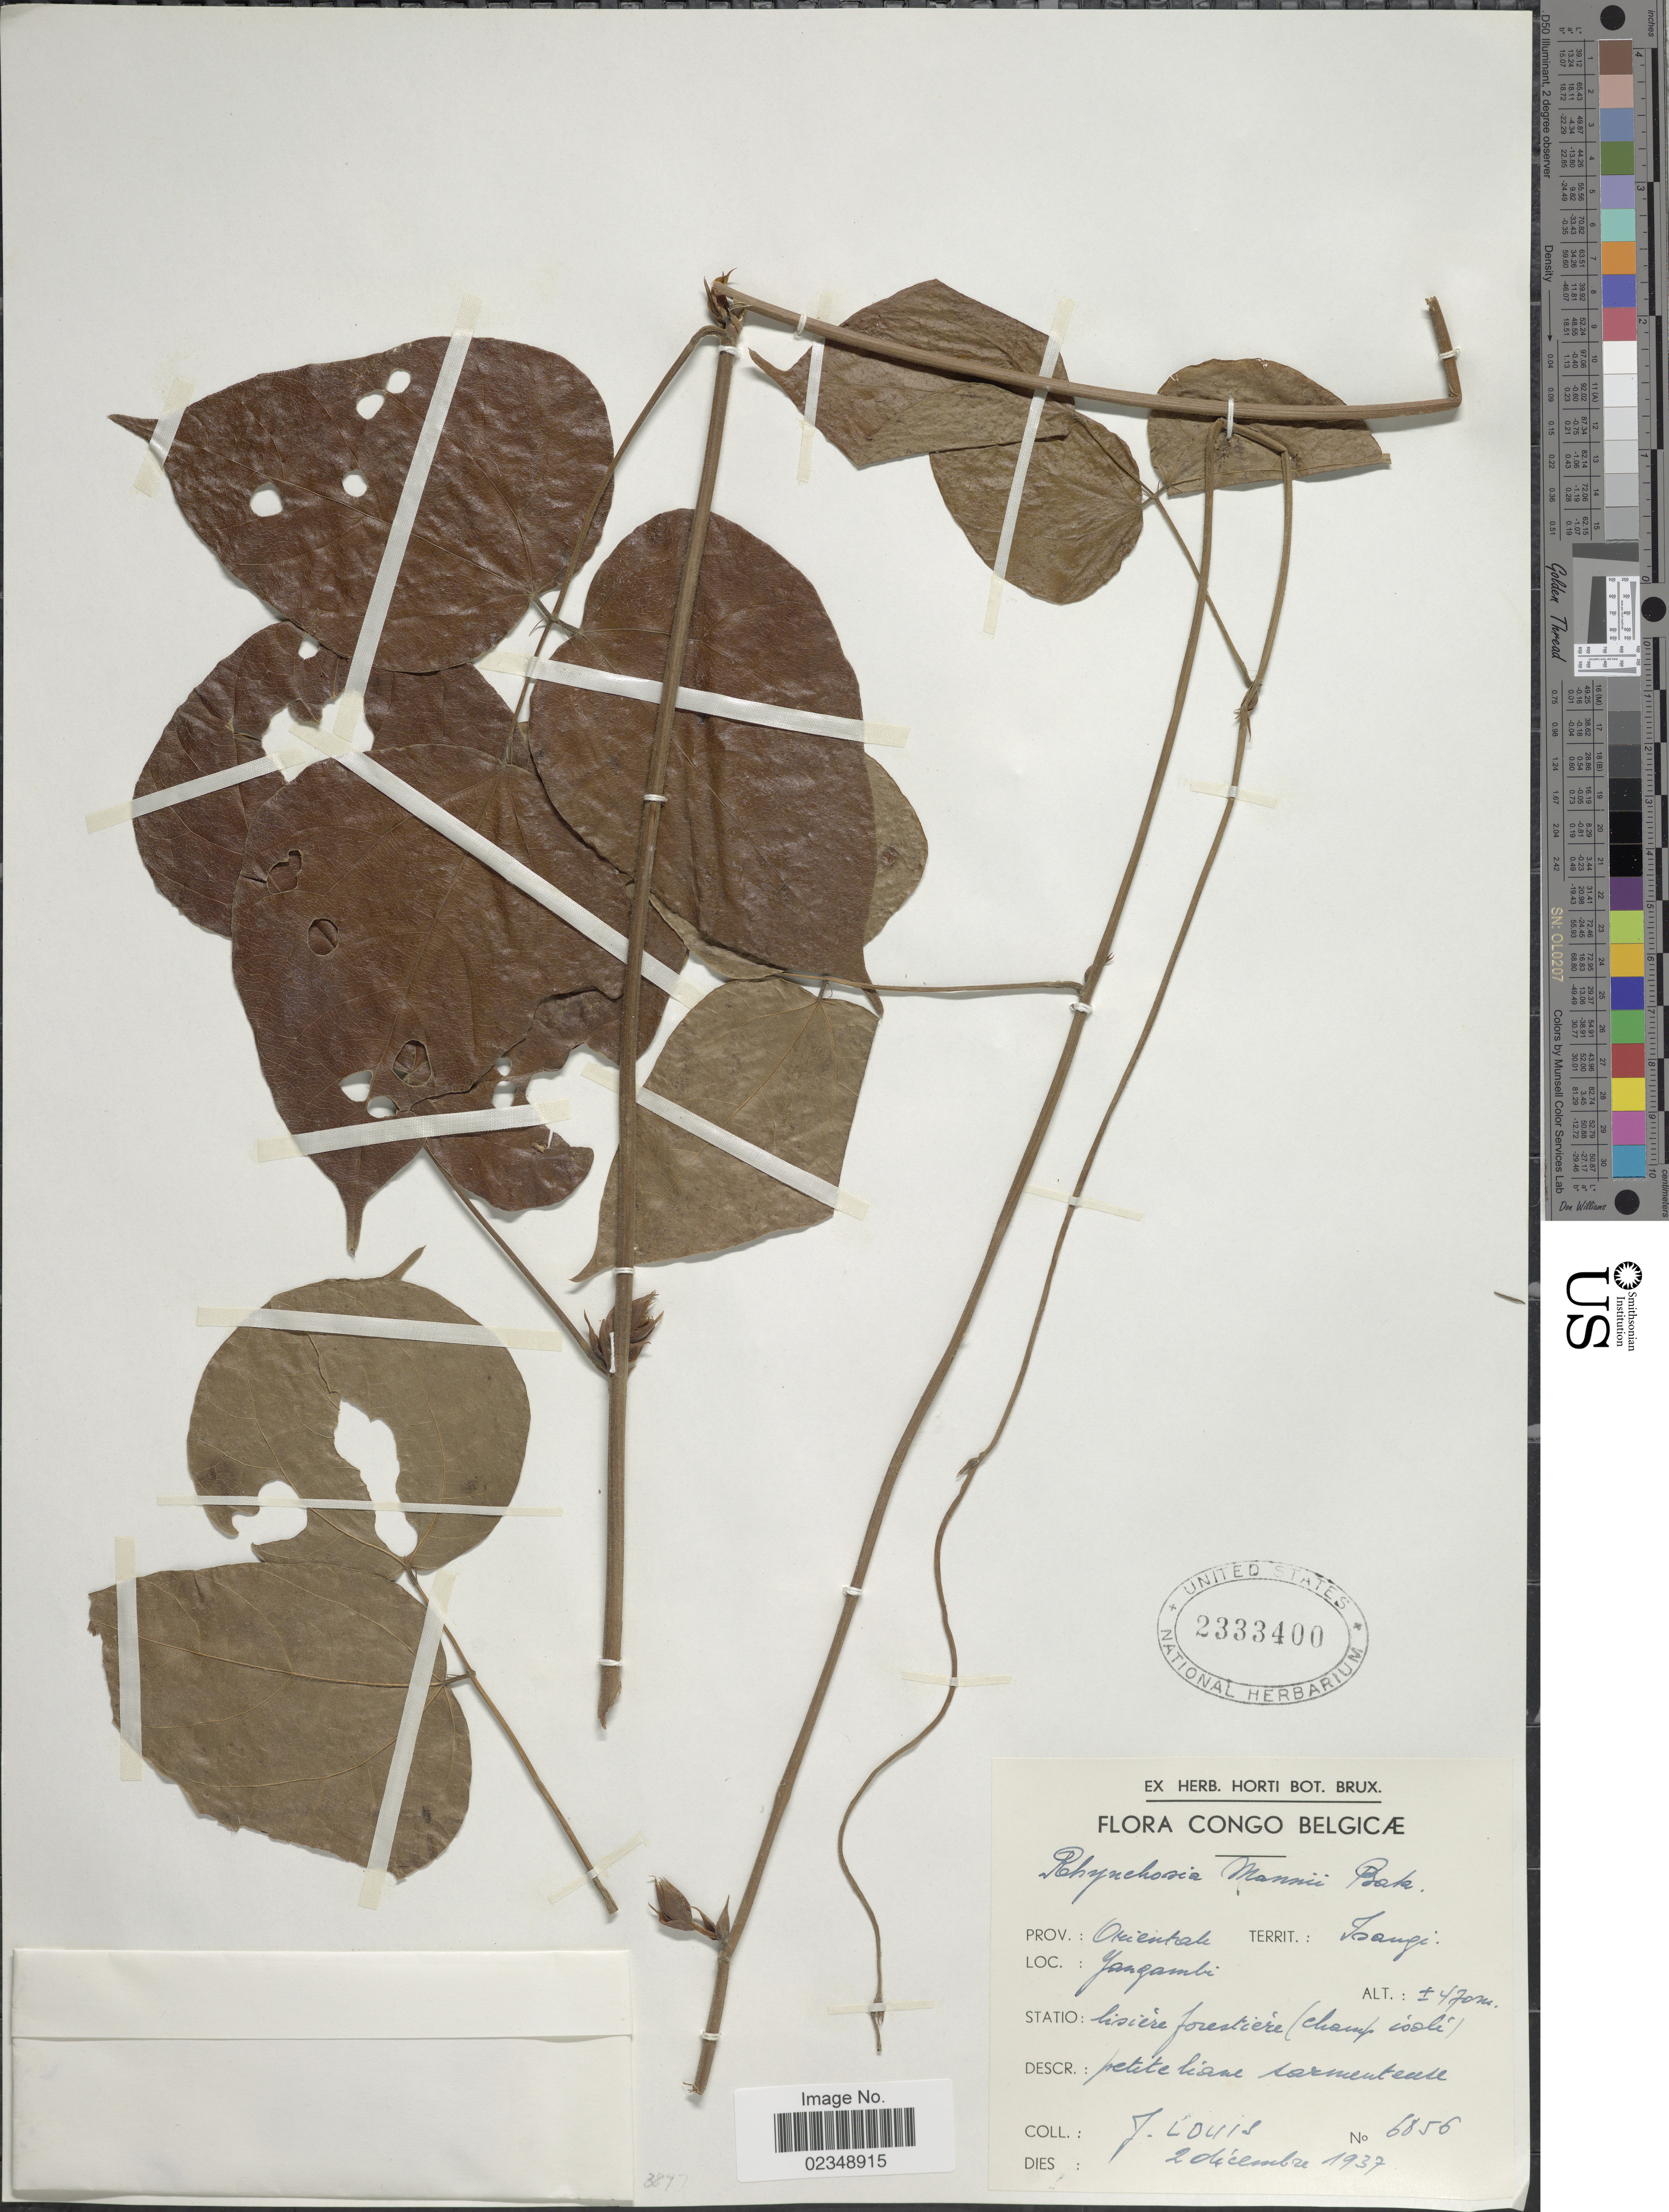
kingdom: Plantae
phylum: Tracheophyta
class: Magnoliopsida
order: Fabales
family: Fabaceae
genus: Rhynchosia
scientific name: Rhynchosia mannii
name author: Baker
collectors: J. Louis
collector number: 6856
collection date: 1937-12-02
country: Congo, Democratic Republic of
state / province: Tshopo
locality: Congo Belgicæ. Prov.: Orientale. Territ.: Isangi. Yangambi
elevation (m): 470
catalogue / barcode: US 2333400